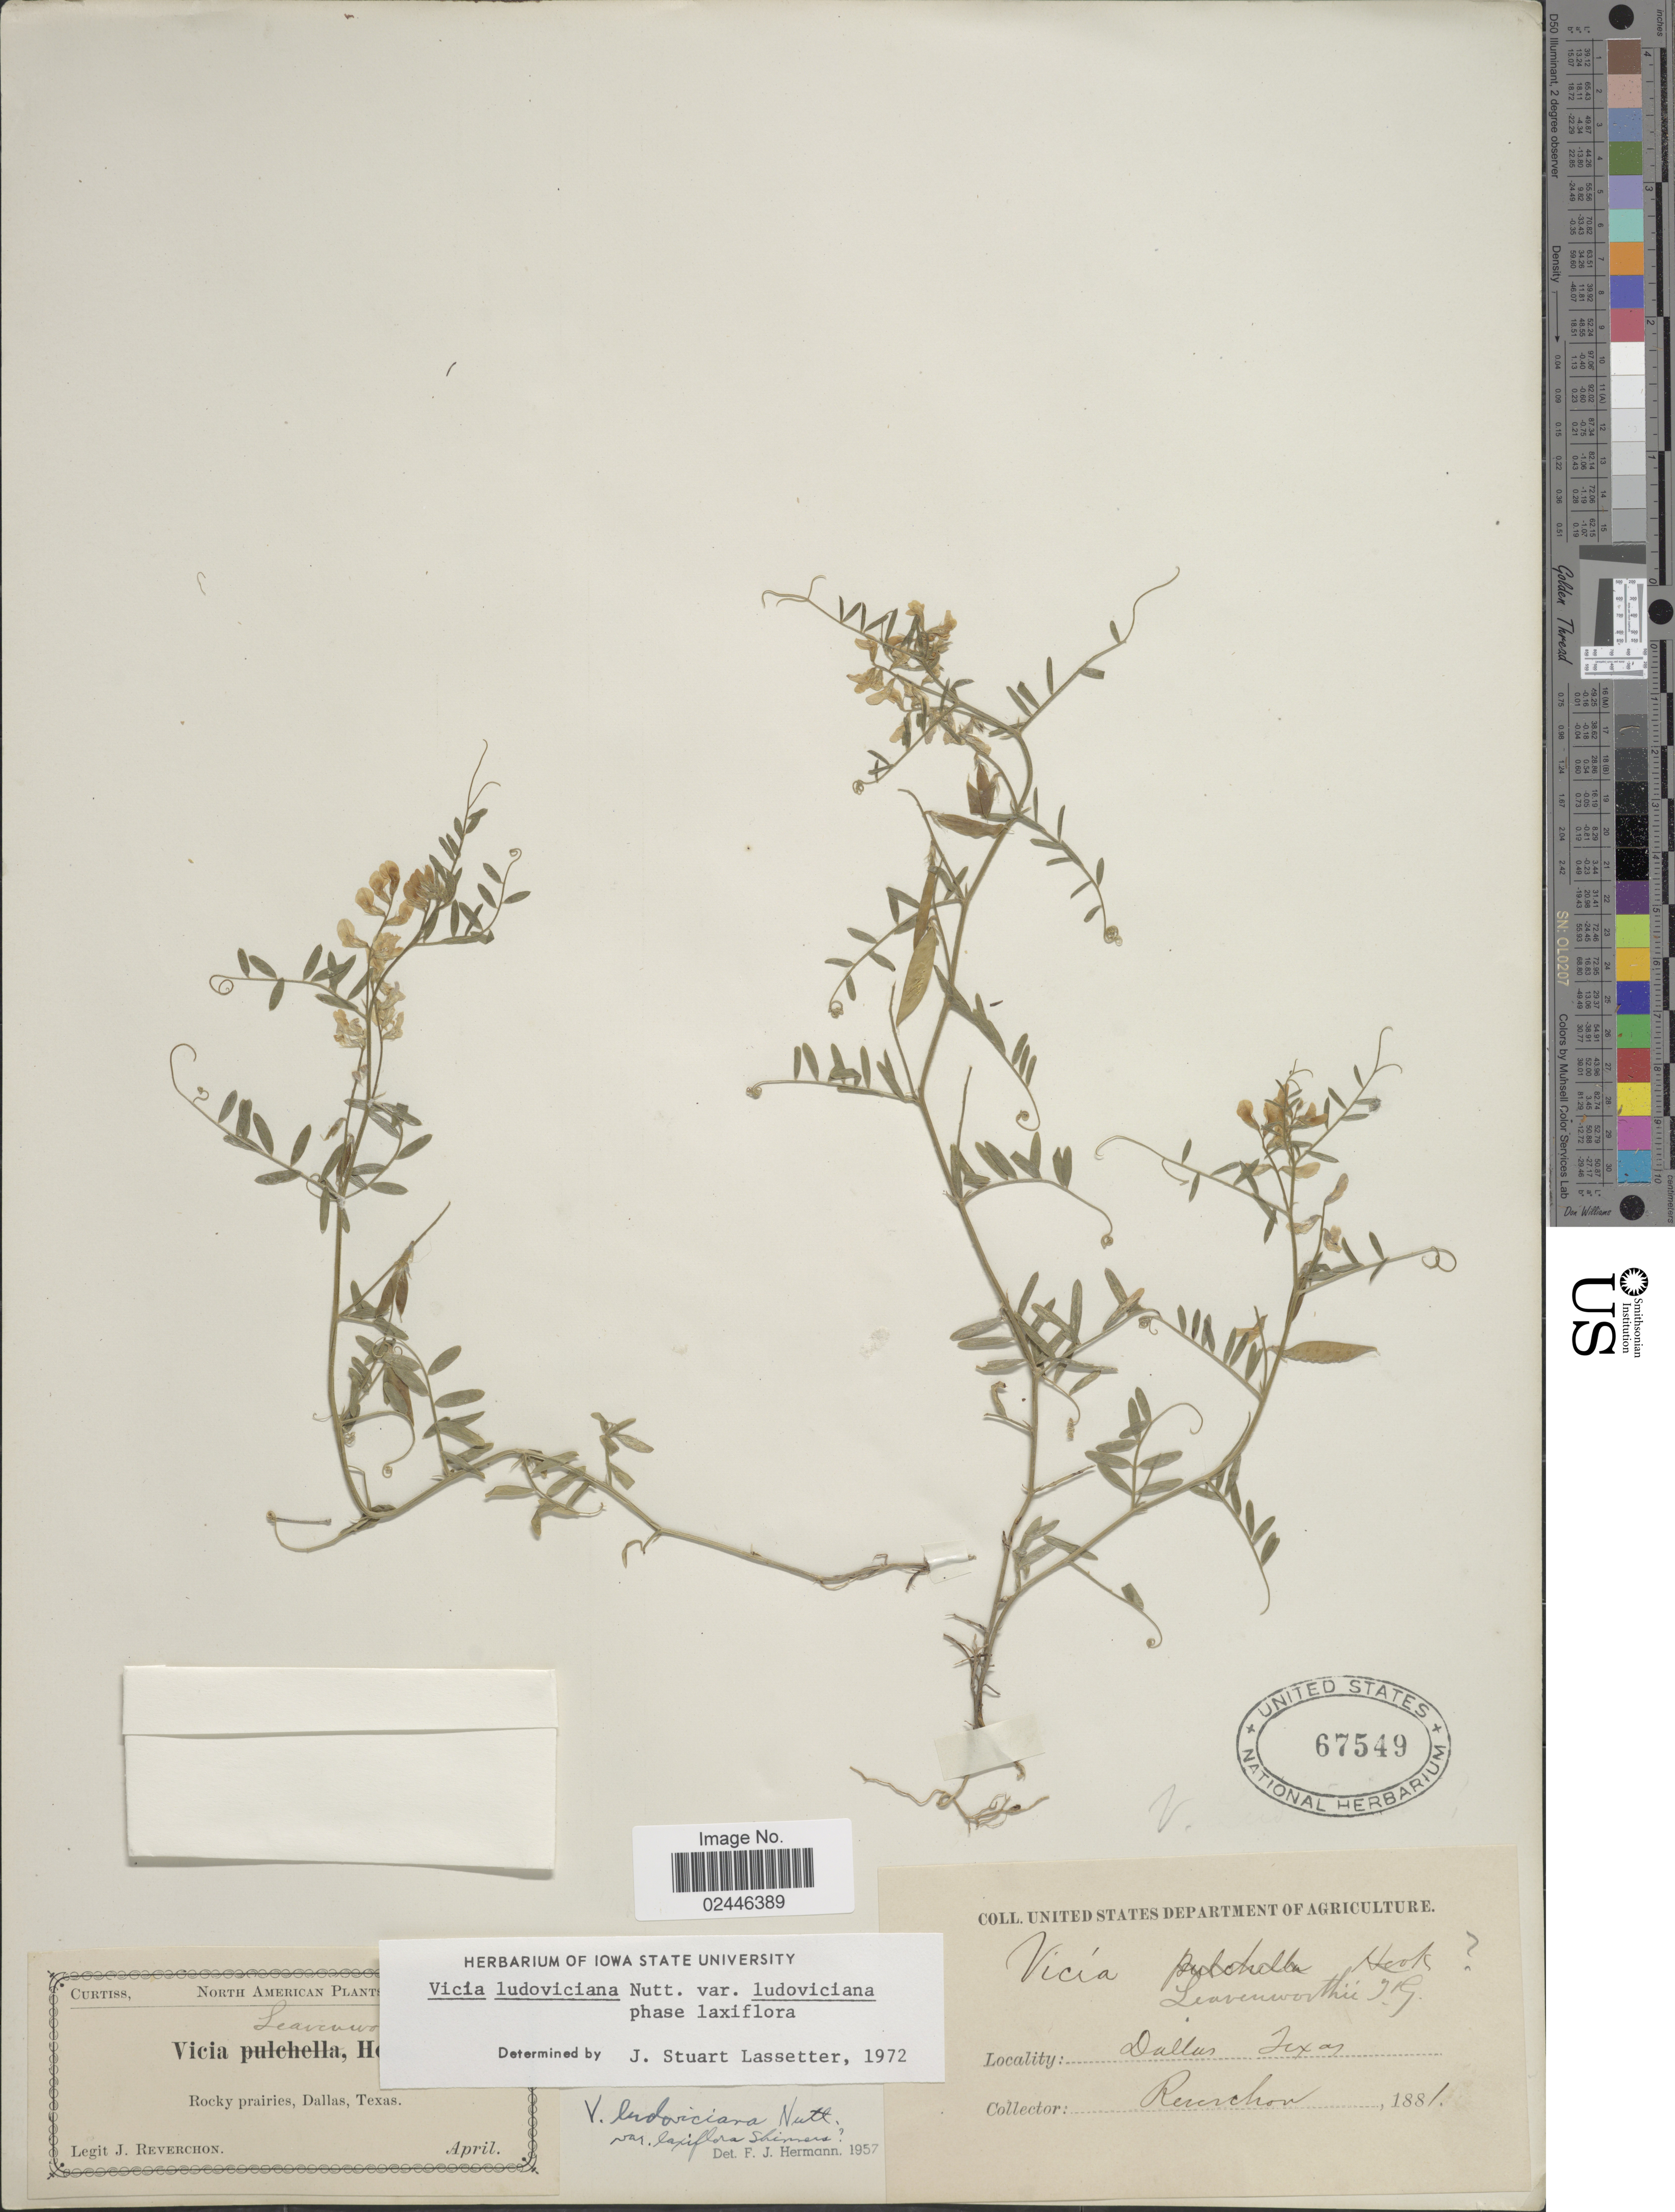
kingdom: Plantae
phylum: Tracheophyta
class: Magnoliopsida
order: Fabales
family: Fabaceae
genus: Vicia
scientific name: Vicia ludoviciana var. ludoviciana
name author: Nutt. ex Torr. & A. Gray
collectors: J. Reverchon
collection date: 1881-04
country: United States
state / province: Texas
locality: Rocky prairies, Dallas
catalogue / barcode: US 67549